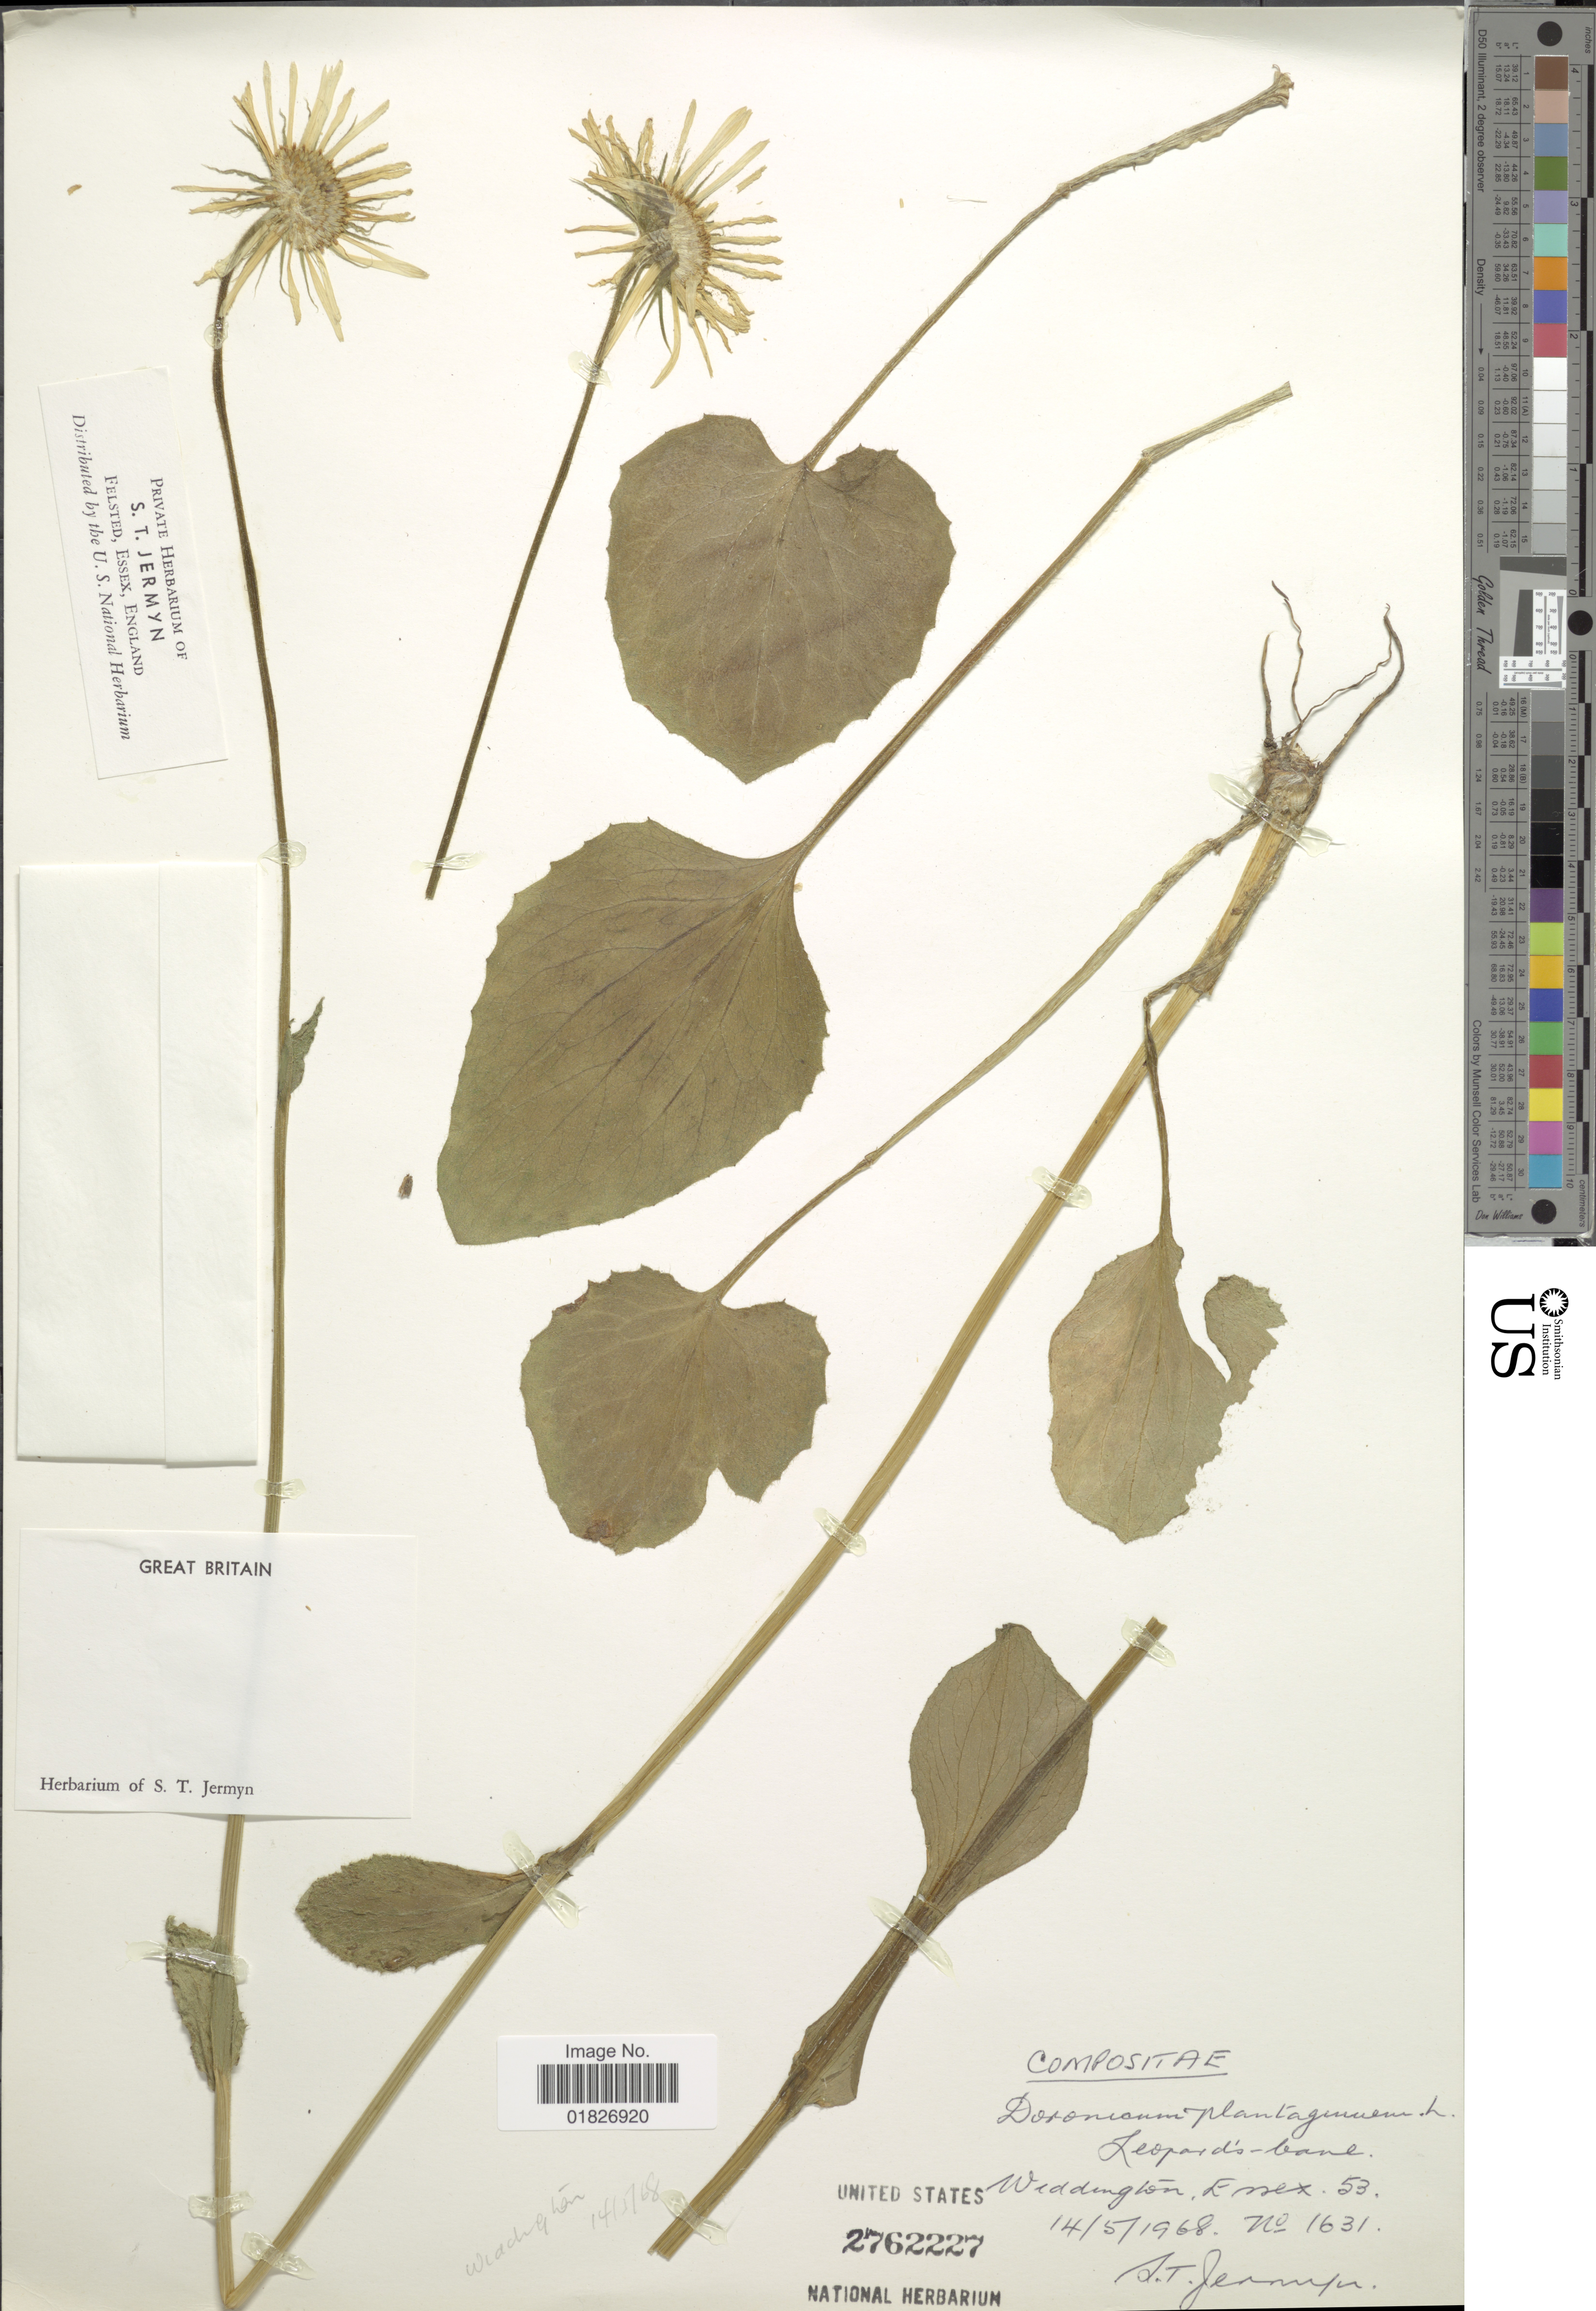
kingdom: Plantae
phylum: Tracheophyta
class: Magnoliopsida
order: Asterales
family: Asteraceae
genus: Doronicum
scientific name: Doronicum plantagineum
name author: L.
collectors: S. Jermyn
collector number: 1631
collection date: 1968-05-14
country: United Kingdom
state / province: England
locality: Leopard's Cane, Weddington Essex 53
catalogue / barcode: US 2762227